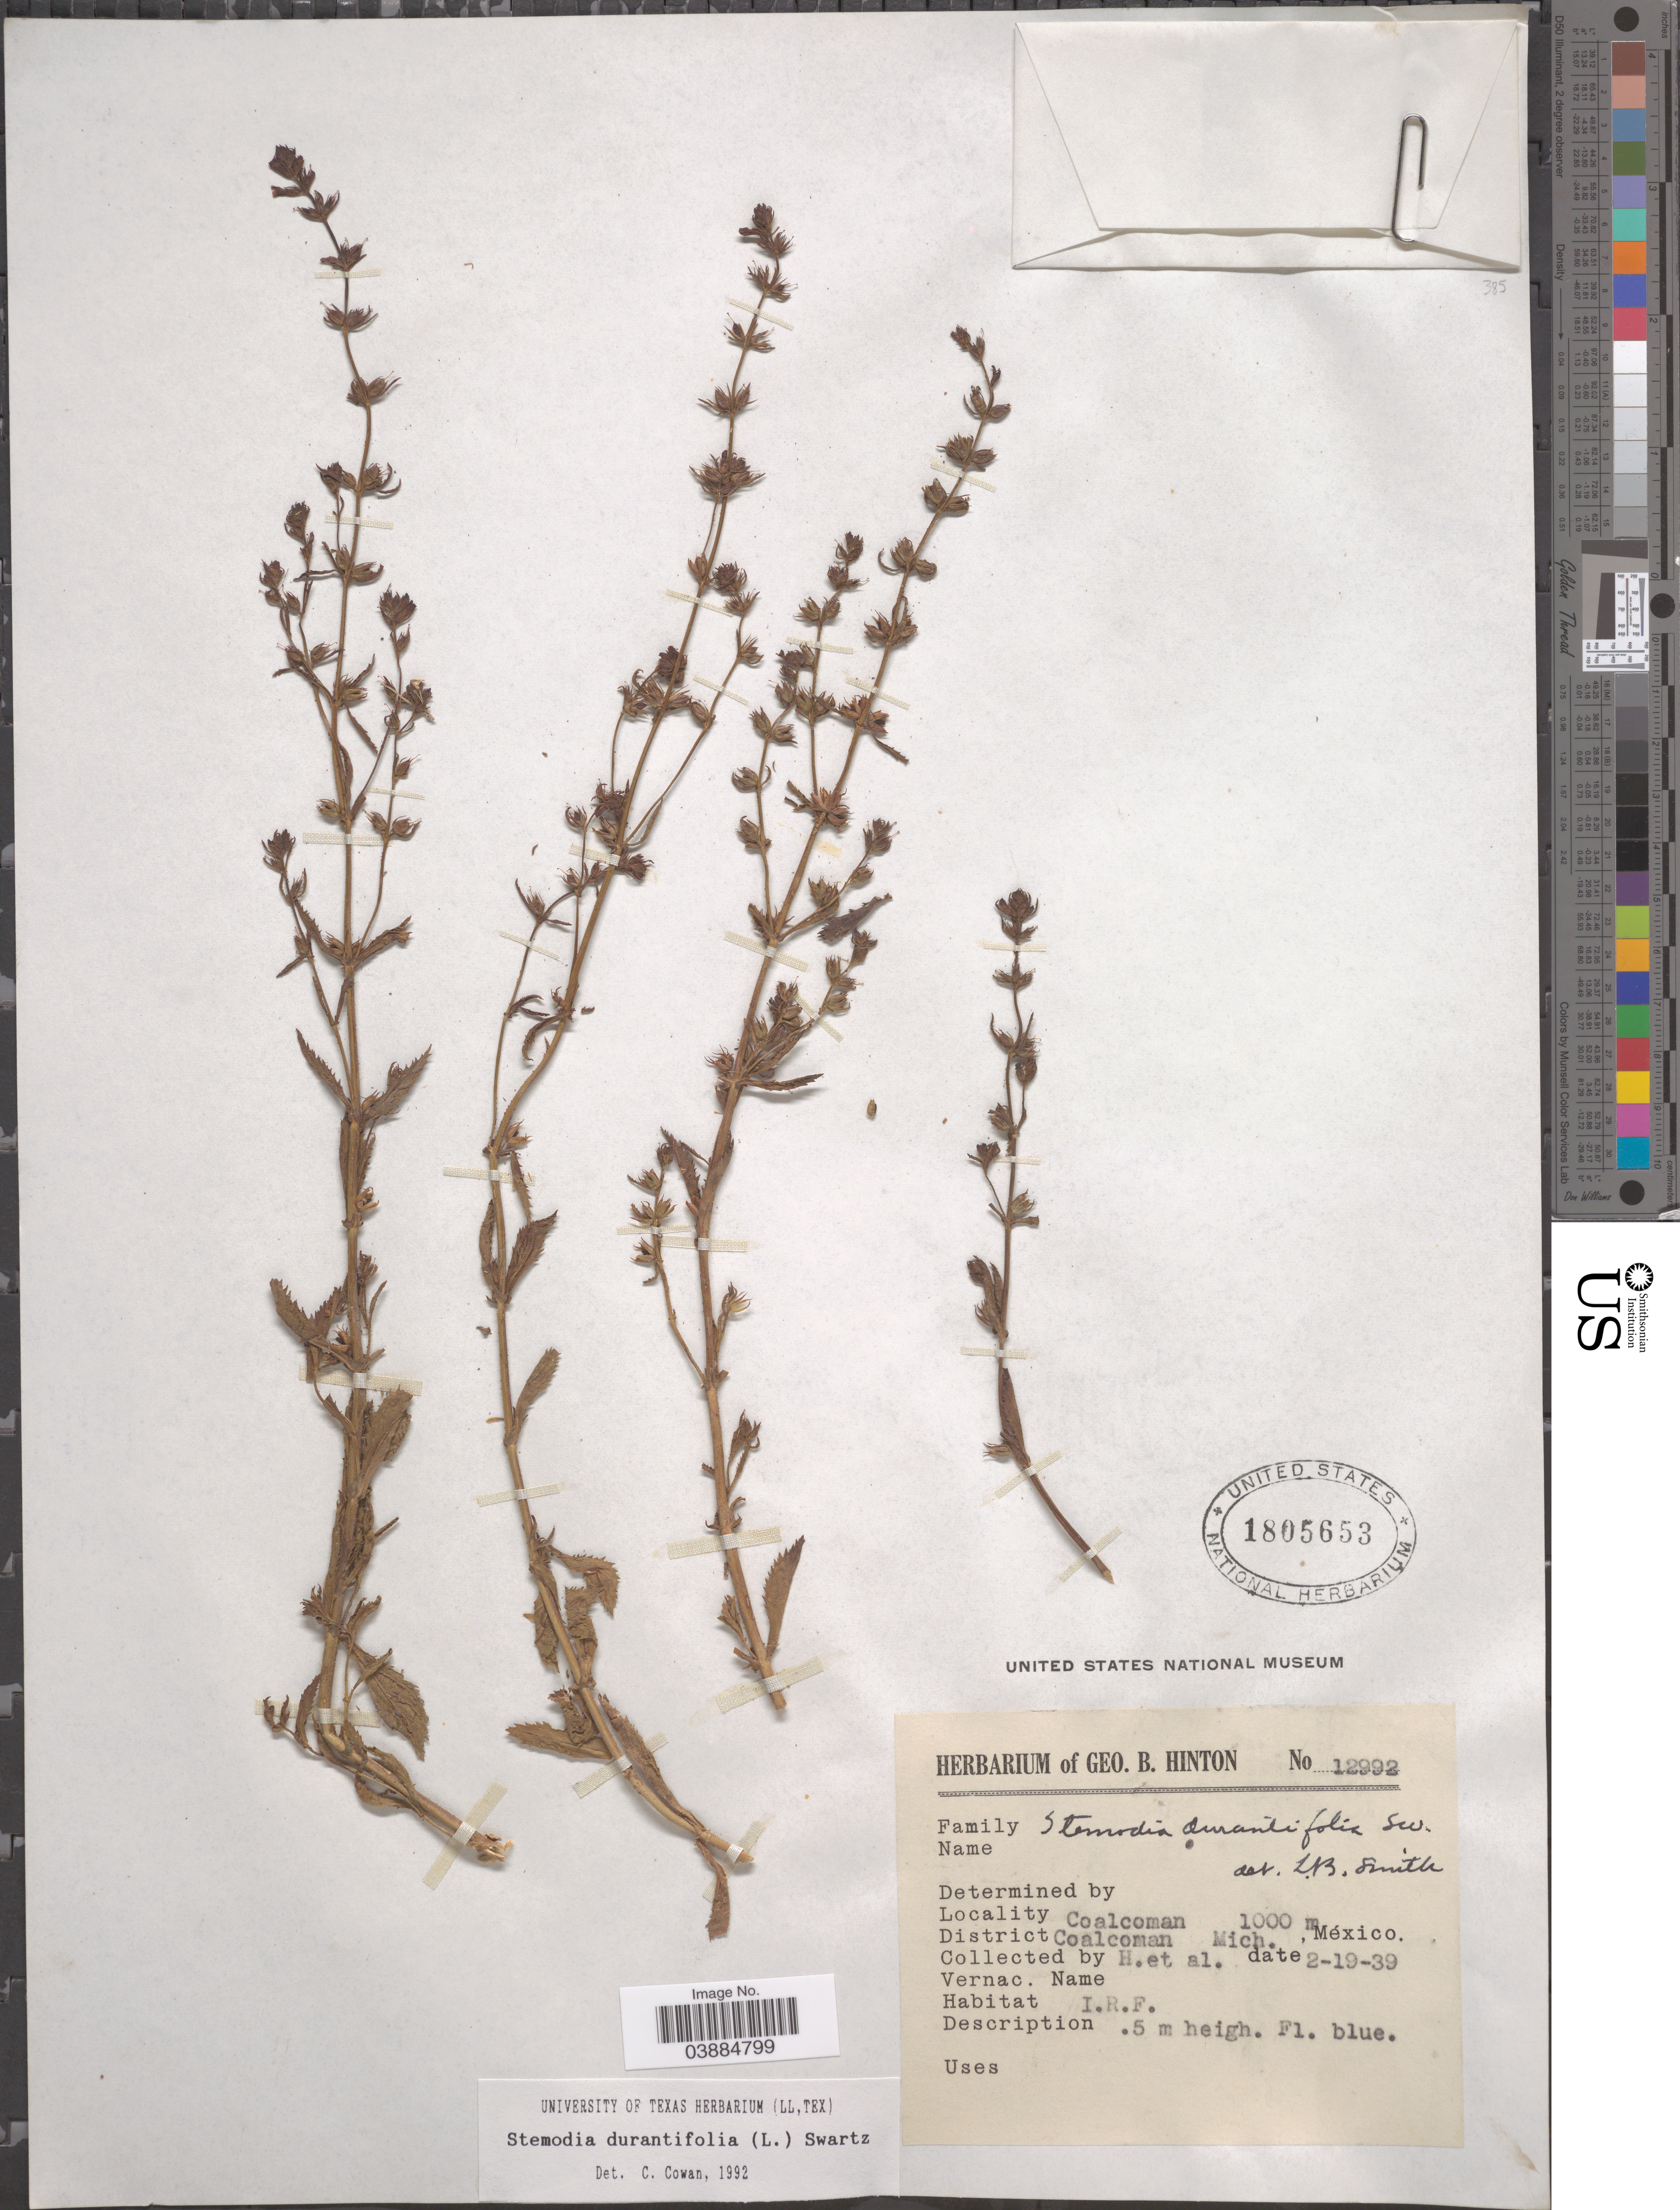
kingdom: Plantae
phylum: Tracheophyta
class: Magnoliopsida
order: Lamiales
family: Plantaginaceae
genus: Stemodia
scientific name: Stemodia durantifolia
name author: (L.) Sw.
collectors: G. B. Hinton & et al.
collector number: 12992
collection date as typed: Transcribed d/m/y: 19/2/39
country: Mexico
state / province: Michoacán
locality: Coalcoman. District Coalcoman.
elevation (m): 1000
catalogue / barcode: US 1805653